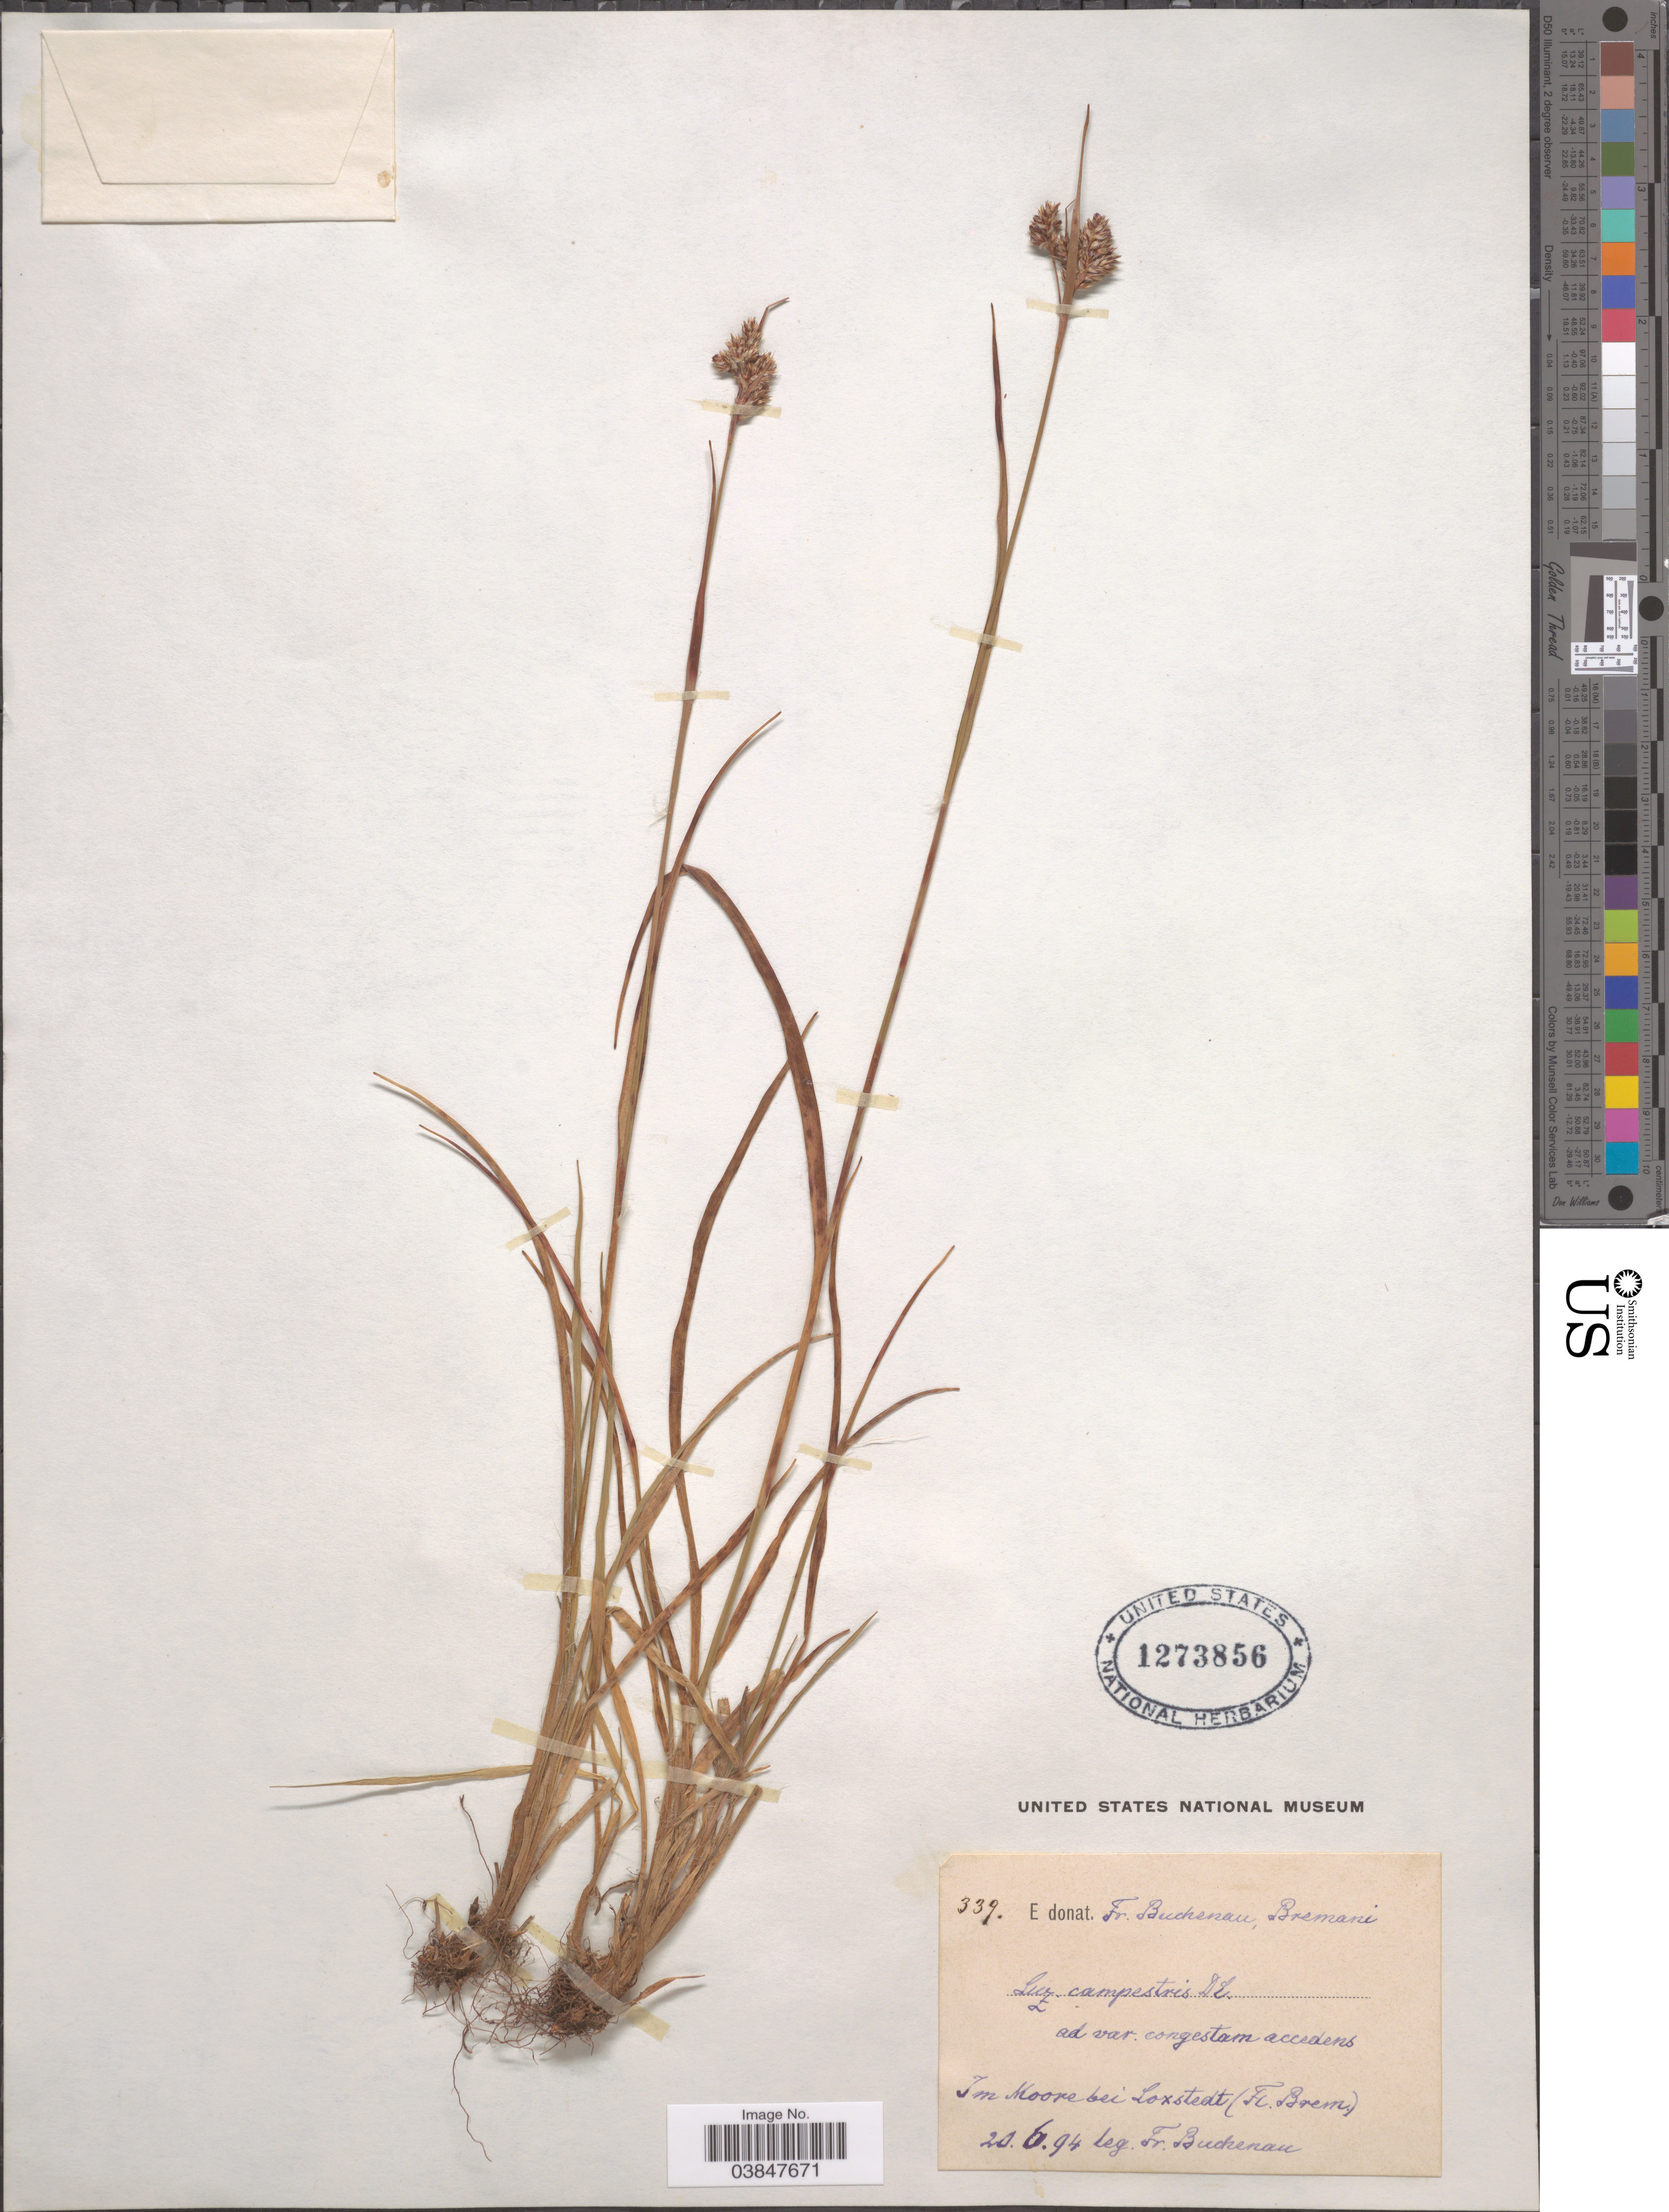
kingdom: Plantae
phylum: Tracheophyta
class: Liliopsida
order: Poales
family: Juncaceae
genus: Luzula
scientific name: Luzula campestris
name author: (L.) DC.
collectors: F. Buchenau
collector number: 339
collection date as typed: Transcribed d/m/y: 20/6/94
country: Germany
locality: Im Moore bei Loxstedt (Fl. Brem.)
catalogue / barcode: US 1273856